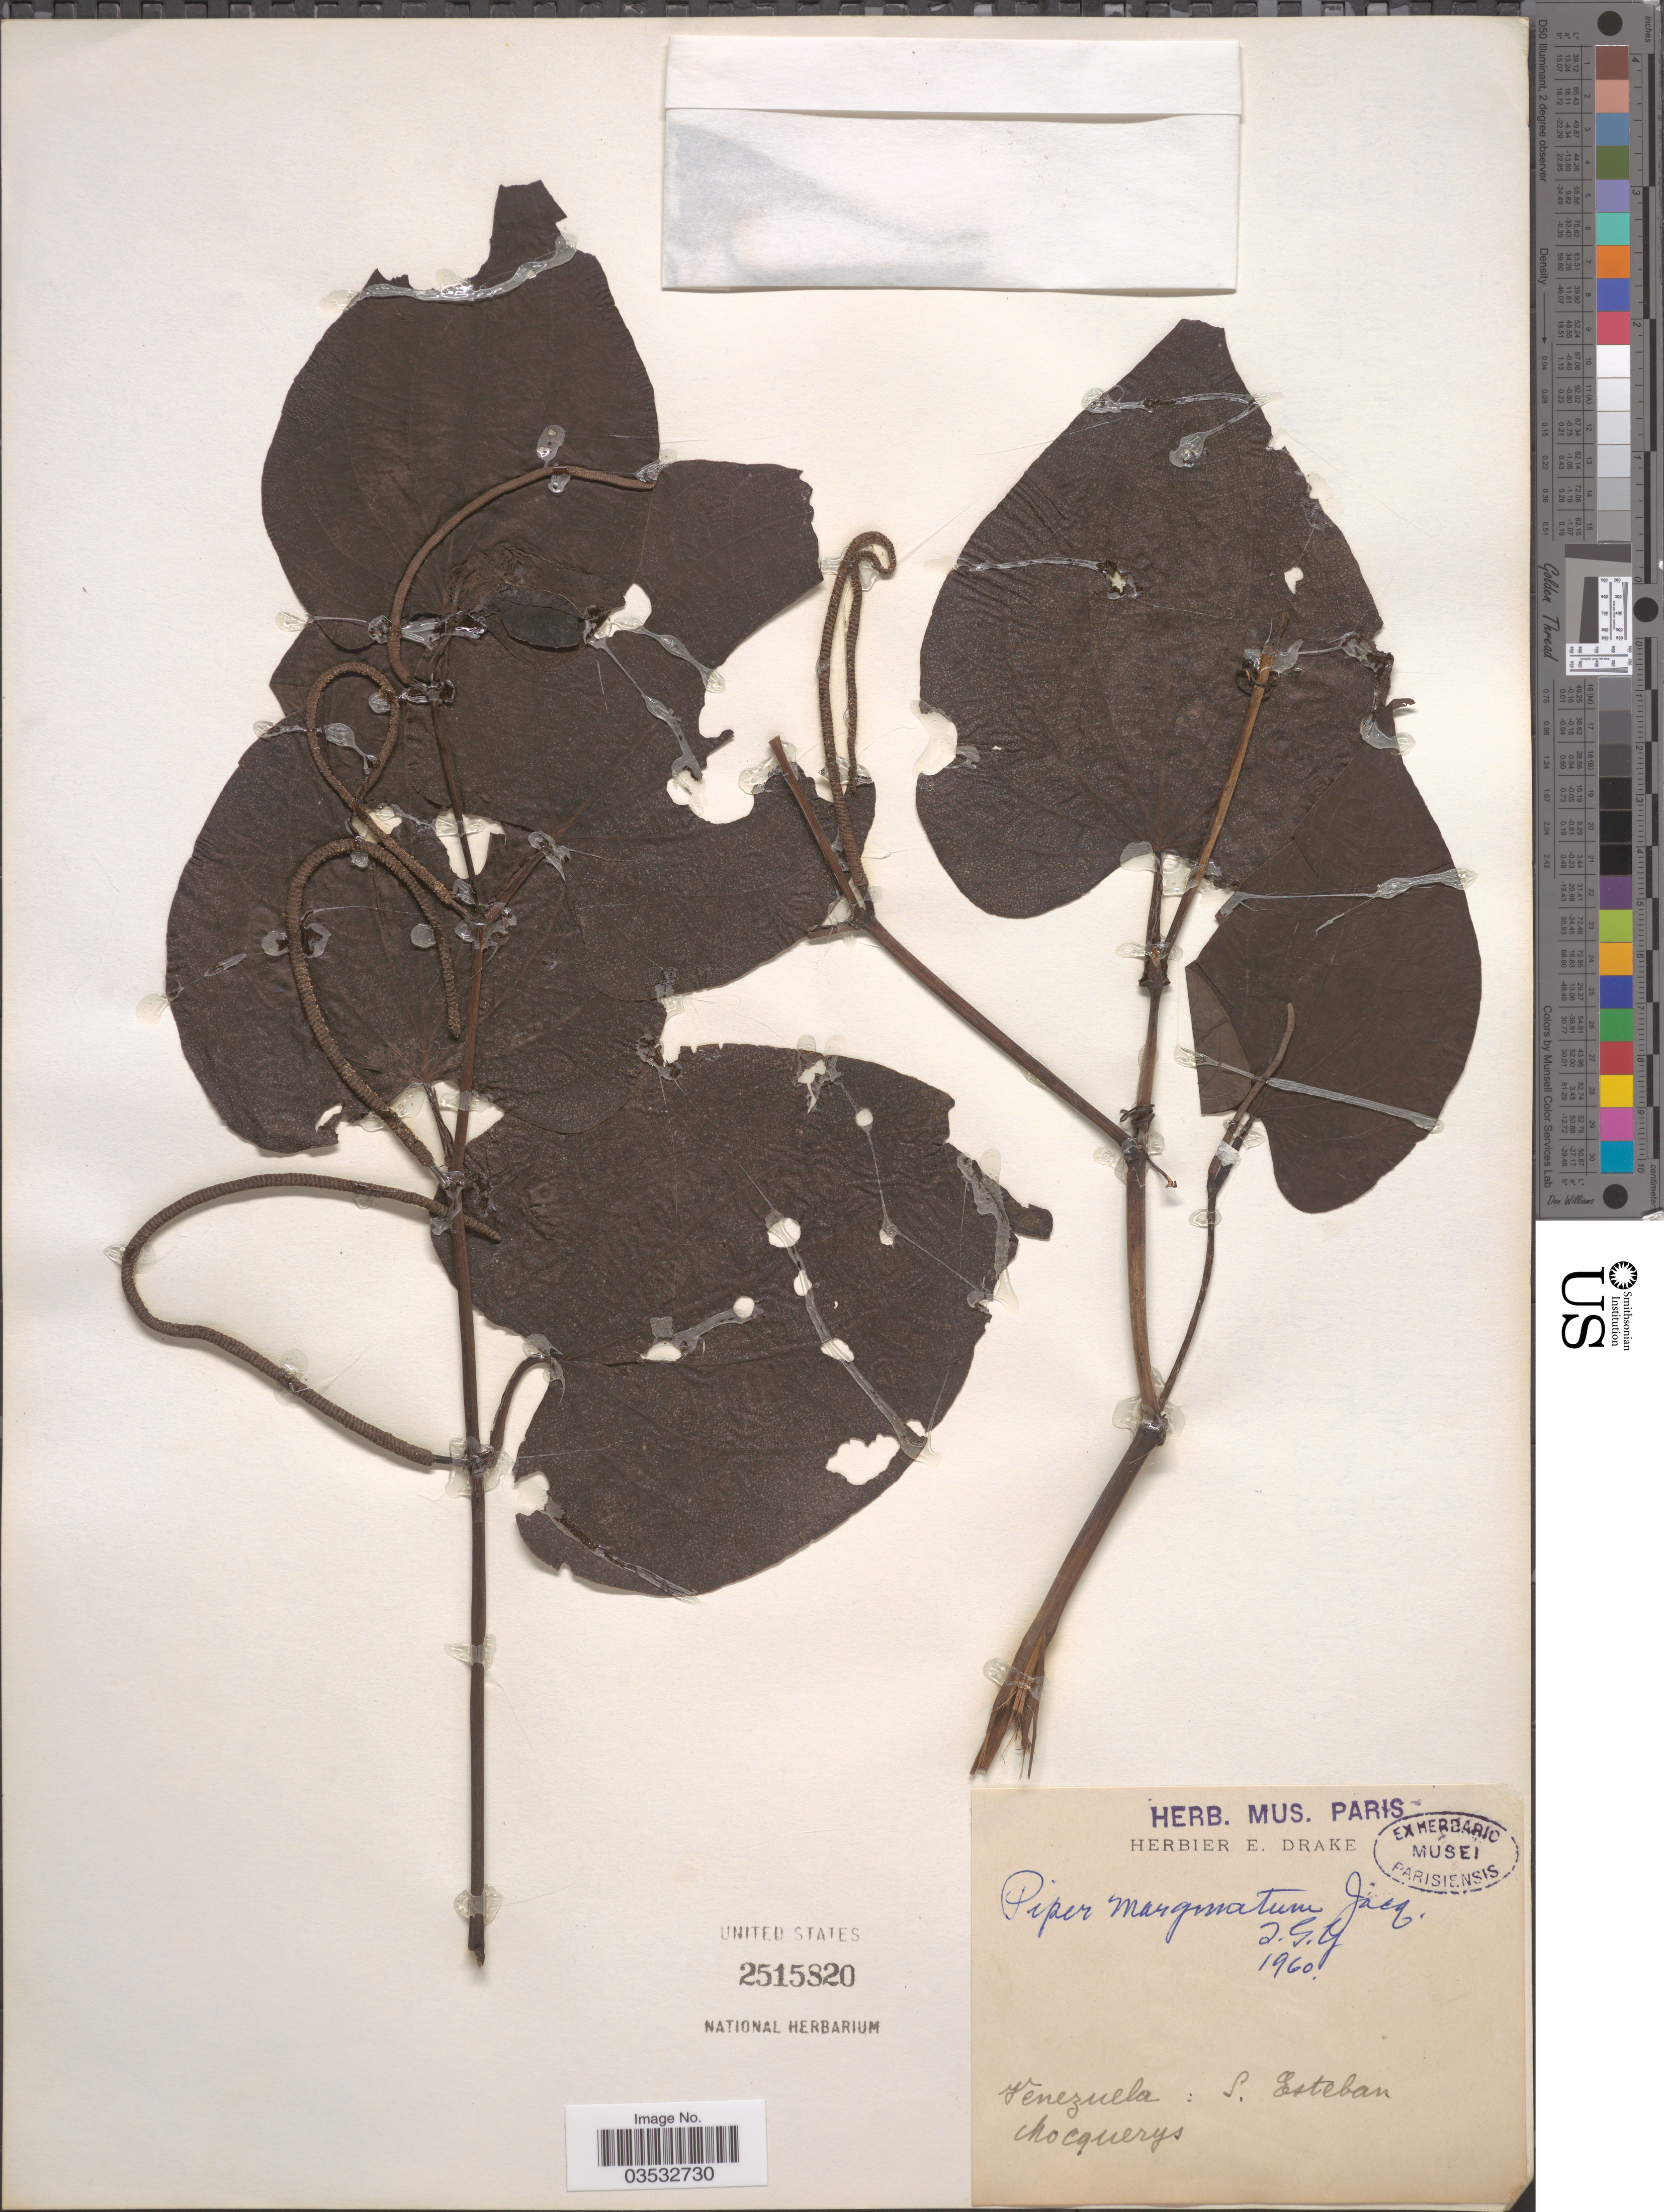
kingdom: Plantae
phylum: Tracheophyta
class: Magnoliopsida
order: Piperales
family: Piperaceae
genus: Piper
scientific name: Piper marginatum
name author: Jacq.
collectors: A. Mocquerys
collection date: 1893/1894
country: Venezuela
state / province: Carabobo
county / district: Puerto Cabello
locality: San Esteban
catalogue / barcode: US 2515820